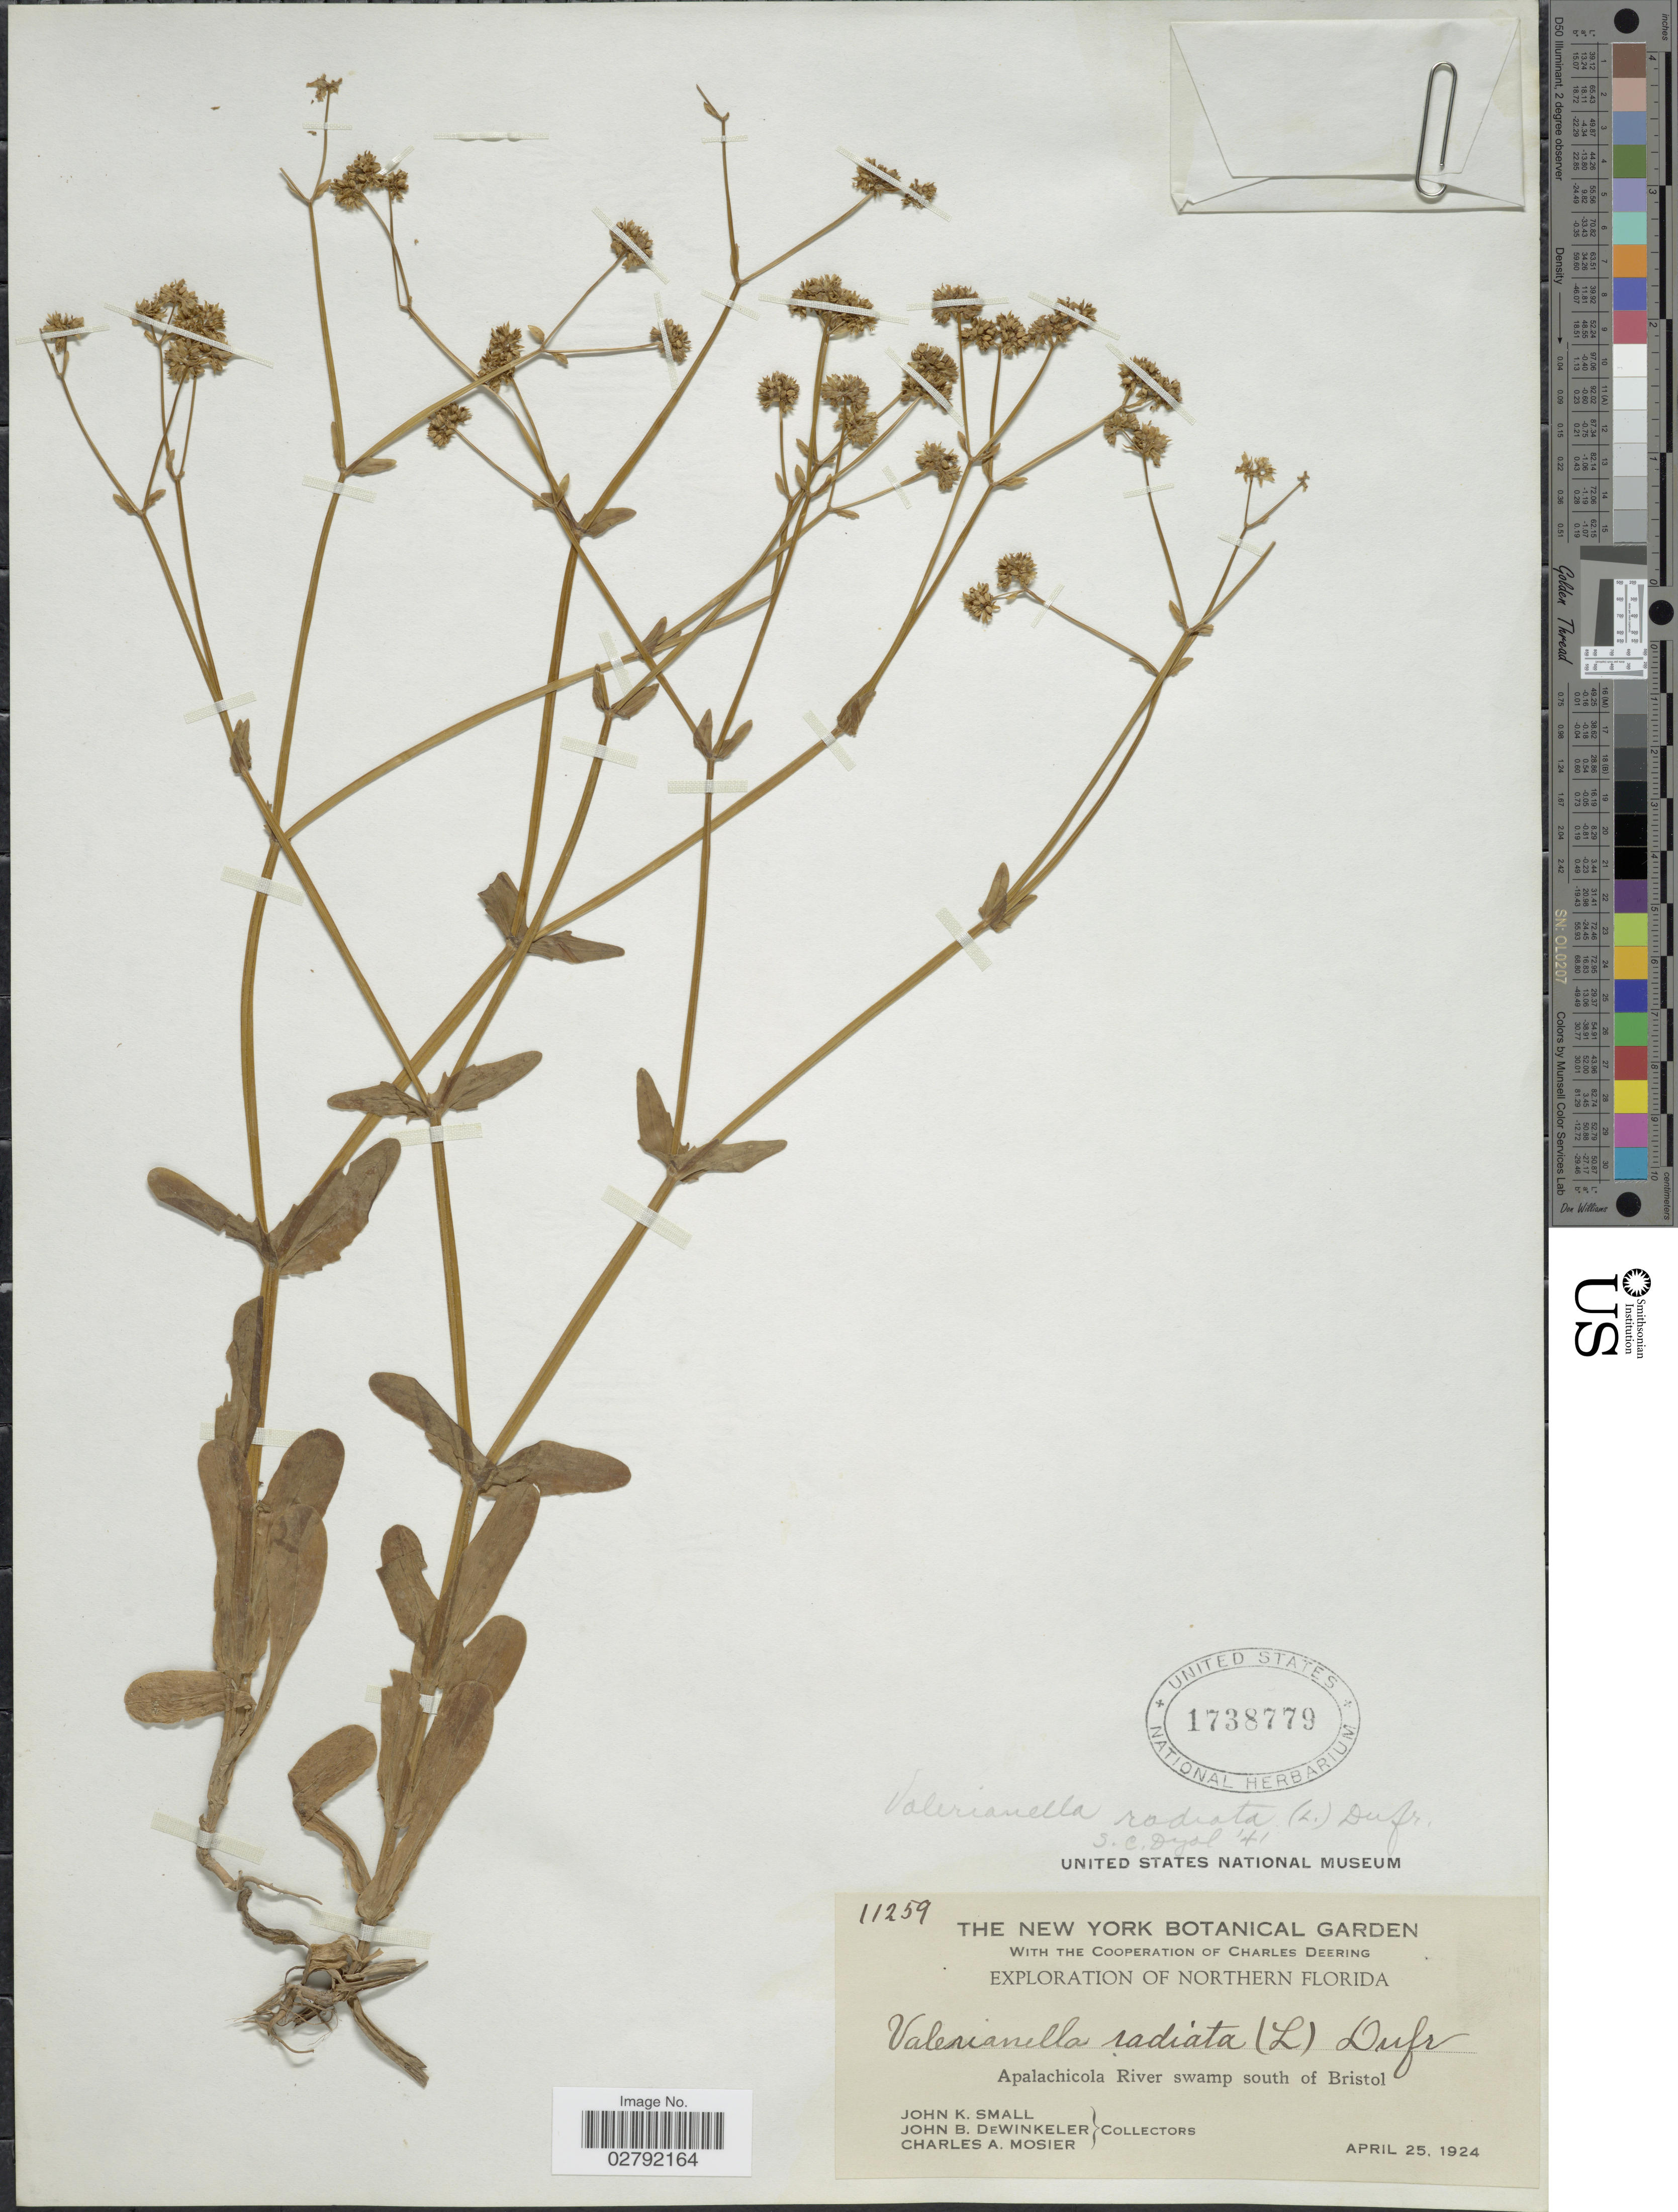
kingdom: Plantae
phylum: Tracheophyta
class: Magnoliopsida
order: Dipsacales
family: Caprifoliaceae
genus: Valerianella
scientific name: Valerianella radiata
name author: (L.) Dufr.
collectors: J. K. Small, J. B. Dewinkeler & C. A. Mosier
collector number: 11259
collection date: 1924-04-25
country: United States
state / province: Florida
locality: Northern Florida. Apalachicola River swamp south of Bristol.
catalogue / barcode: US 1738779